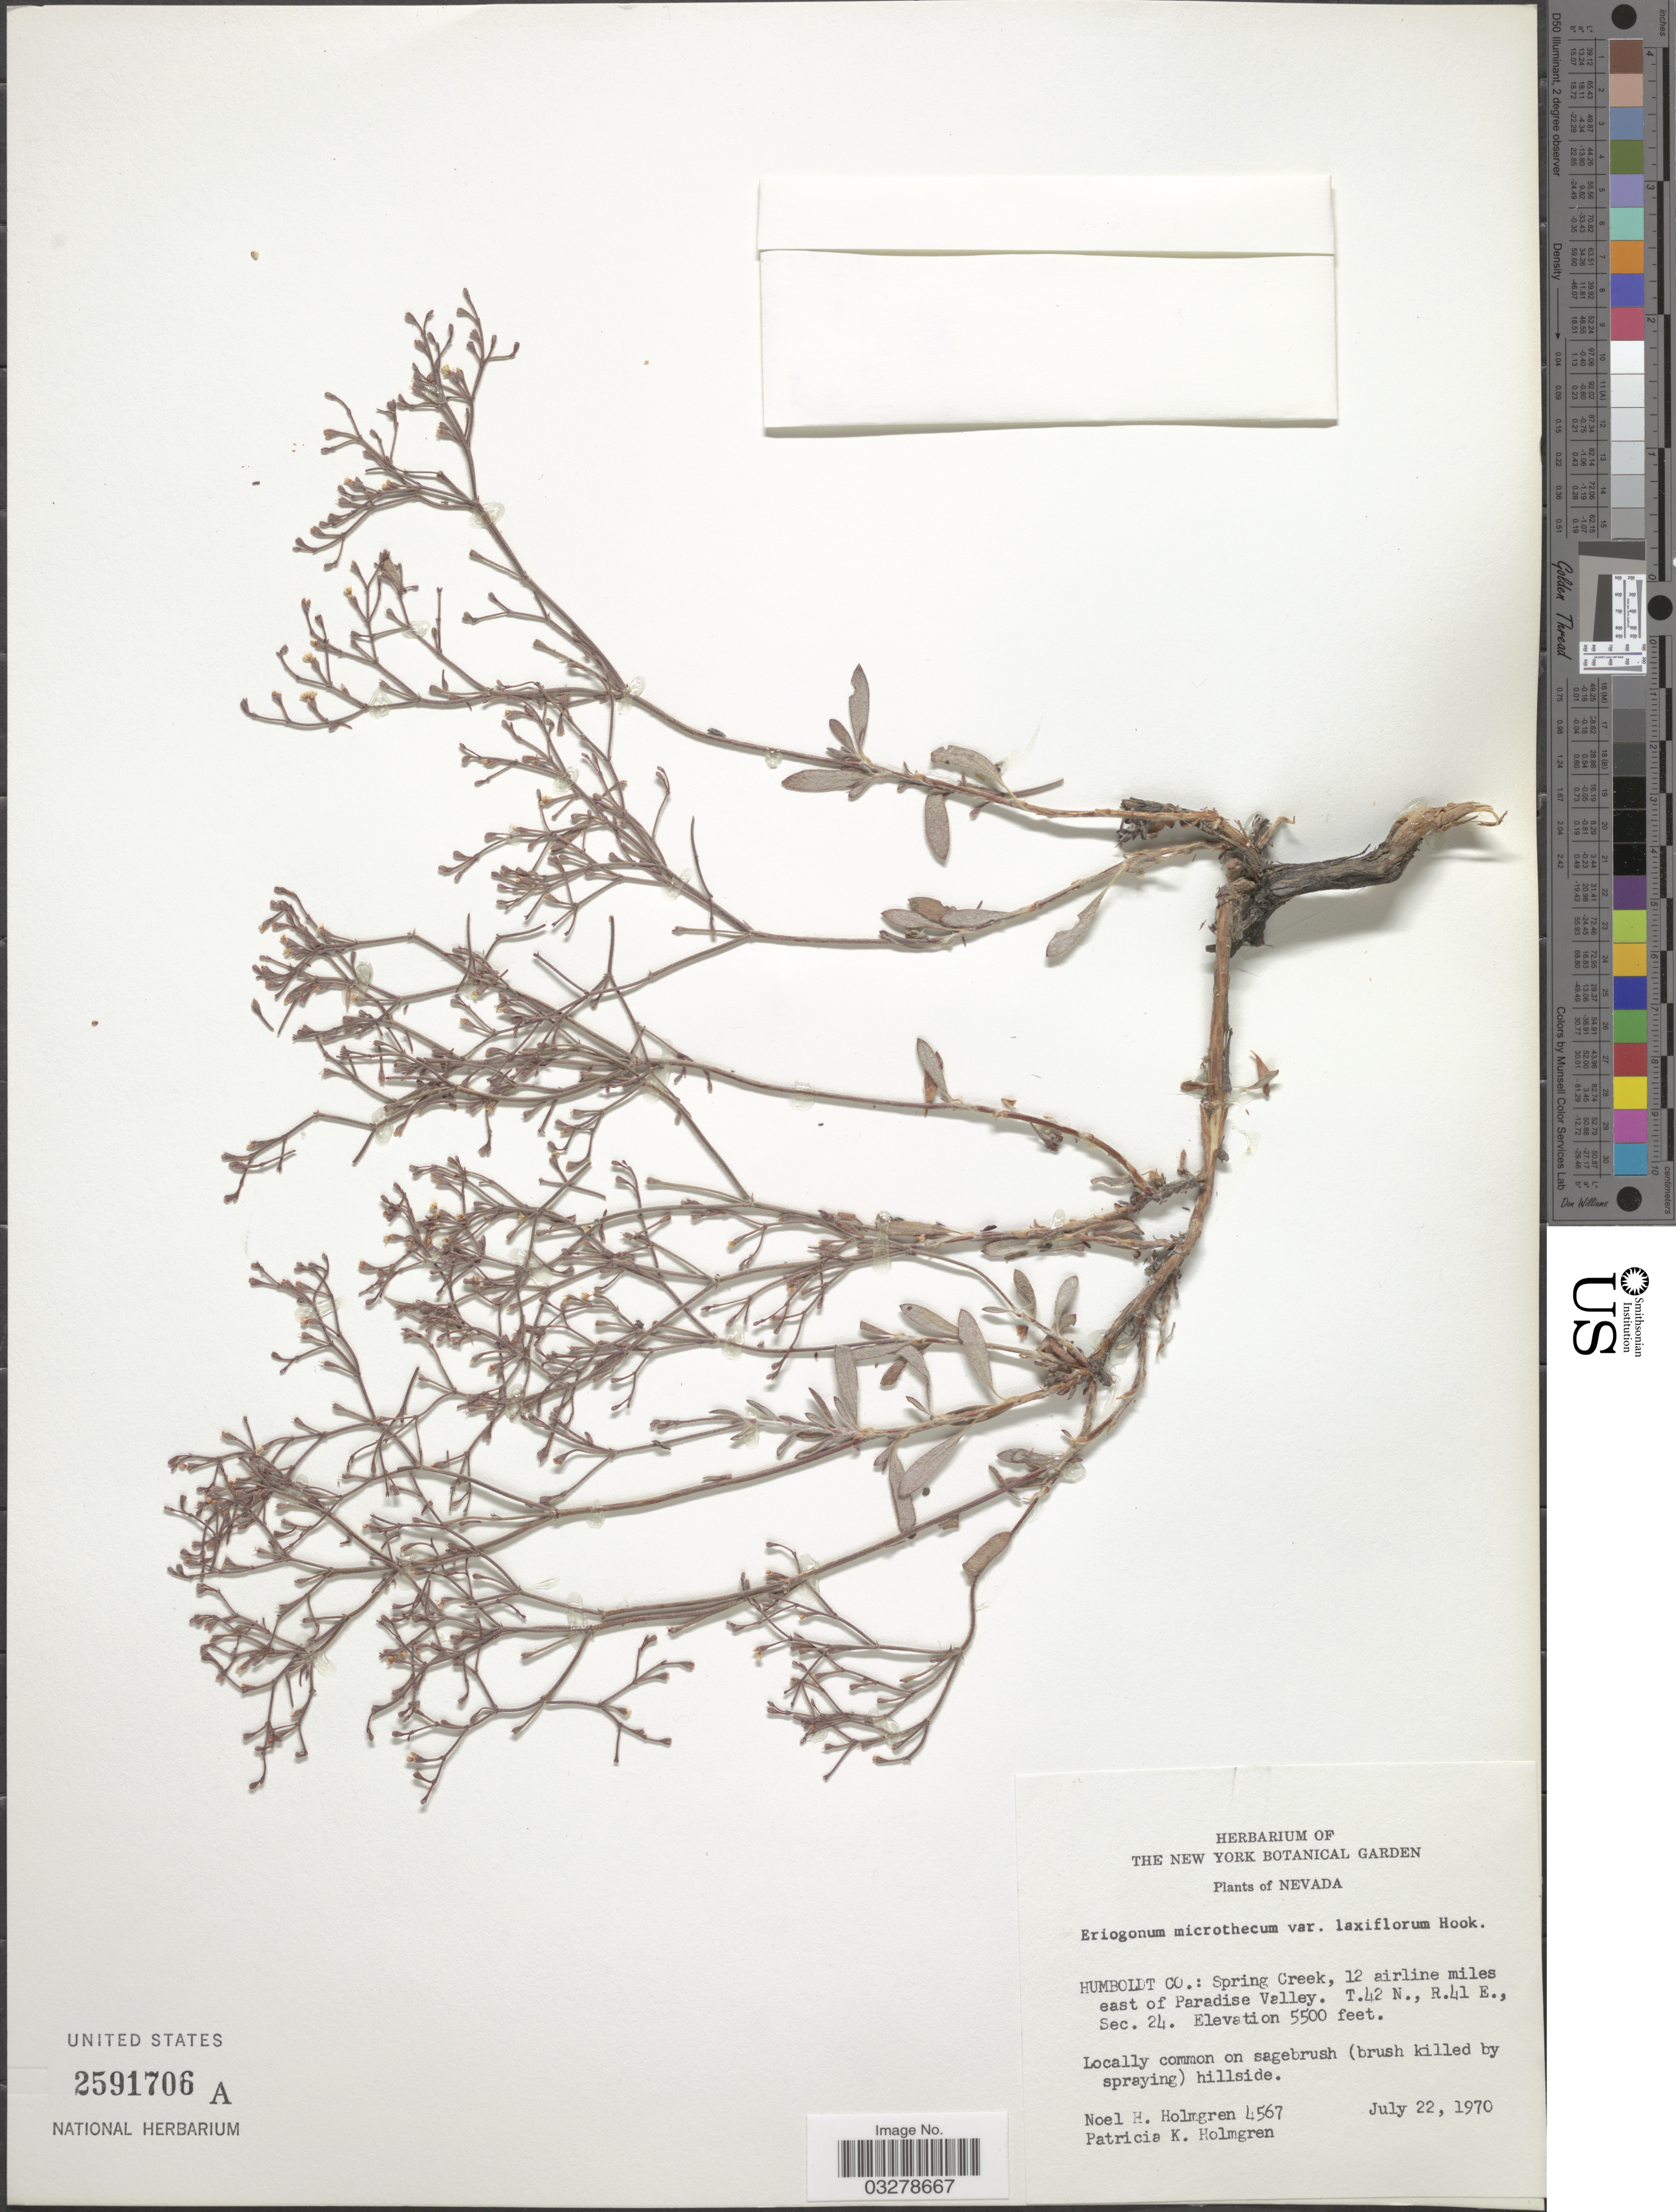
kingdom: Plantae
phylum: Tracheophyta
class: Magnoliopsida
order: Caryophyllales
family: Polygonaceae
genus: Eriogonum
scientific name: Eriogonum microtheca var. laxiflorum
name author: Hook.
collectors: N. H. Holmgren & P. K. Holmgren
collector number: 4567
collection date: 1970-07-22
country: United States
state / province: Nevada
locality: Humboldt Co.: Spring Creek, 12 airline miles east of Paradise Valley. T.42 N., R.41 E., Sec. 24.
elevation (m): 1676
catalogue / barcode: US 2591706A